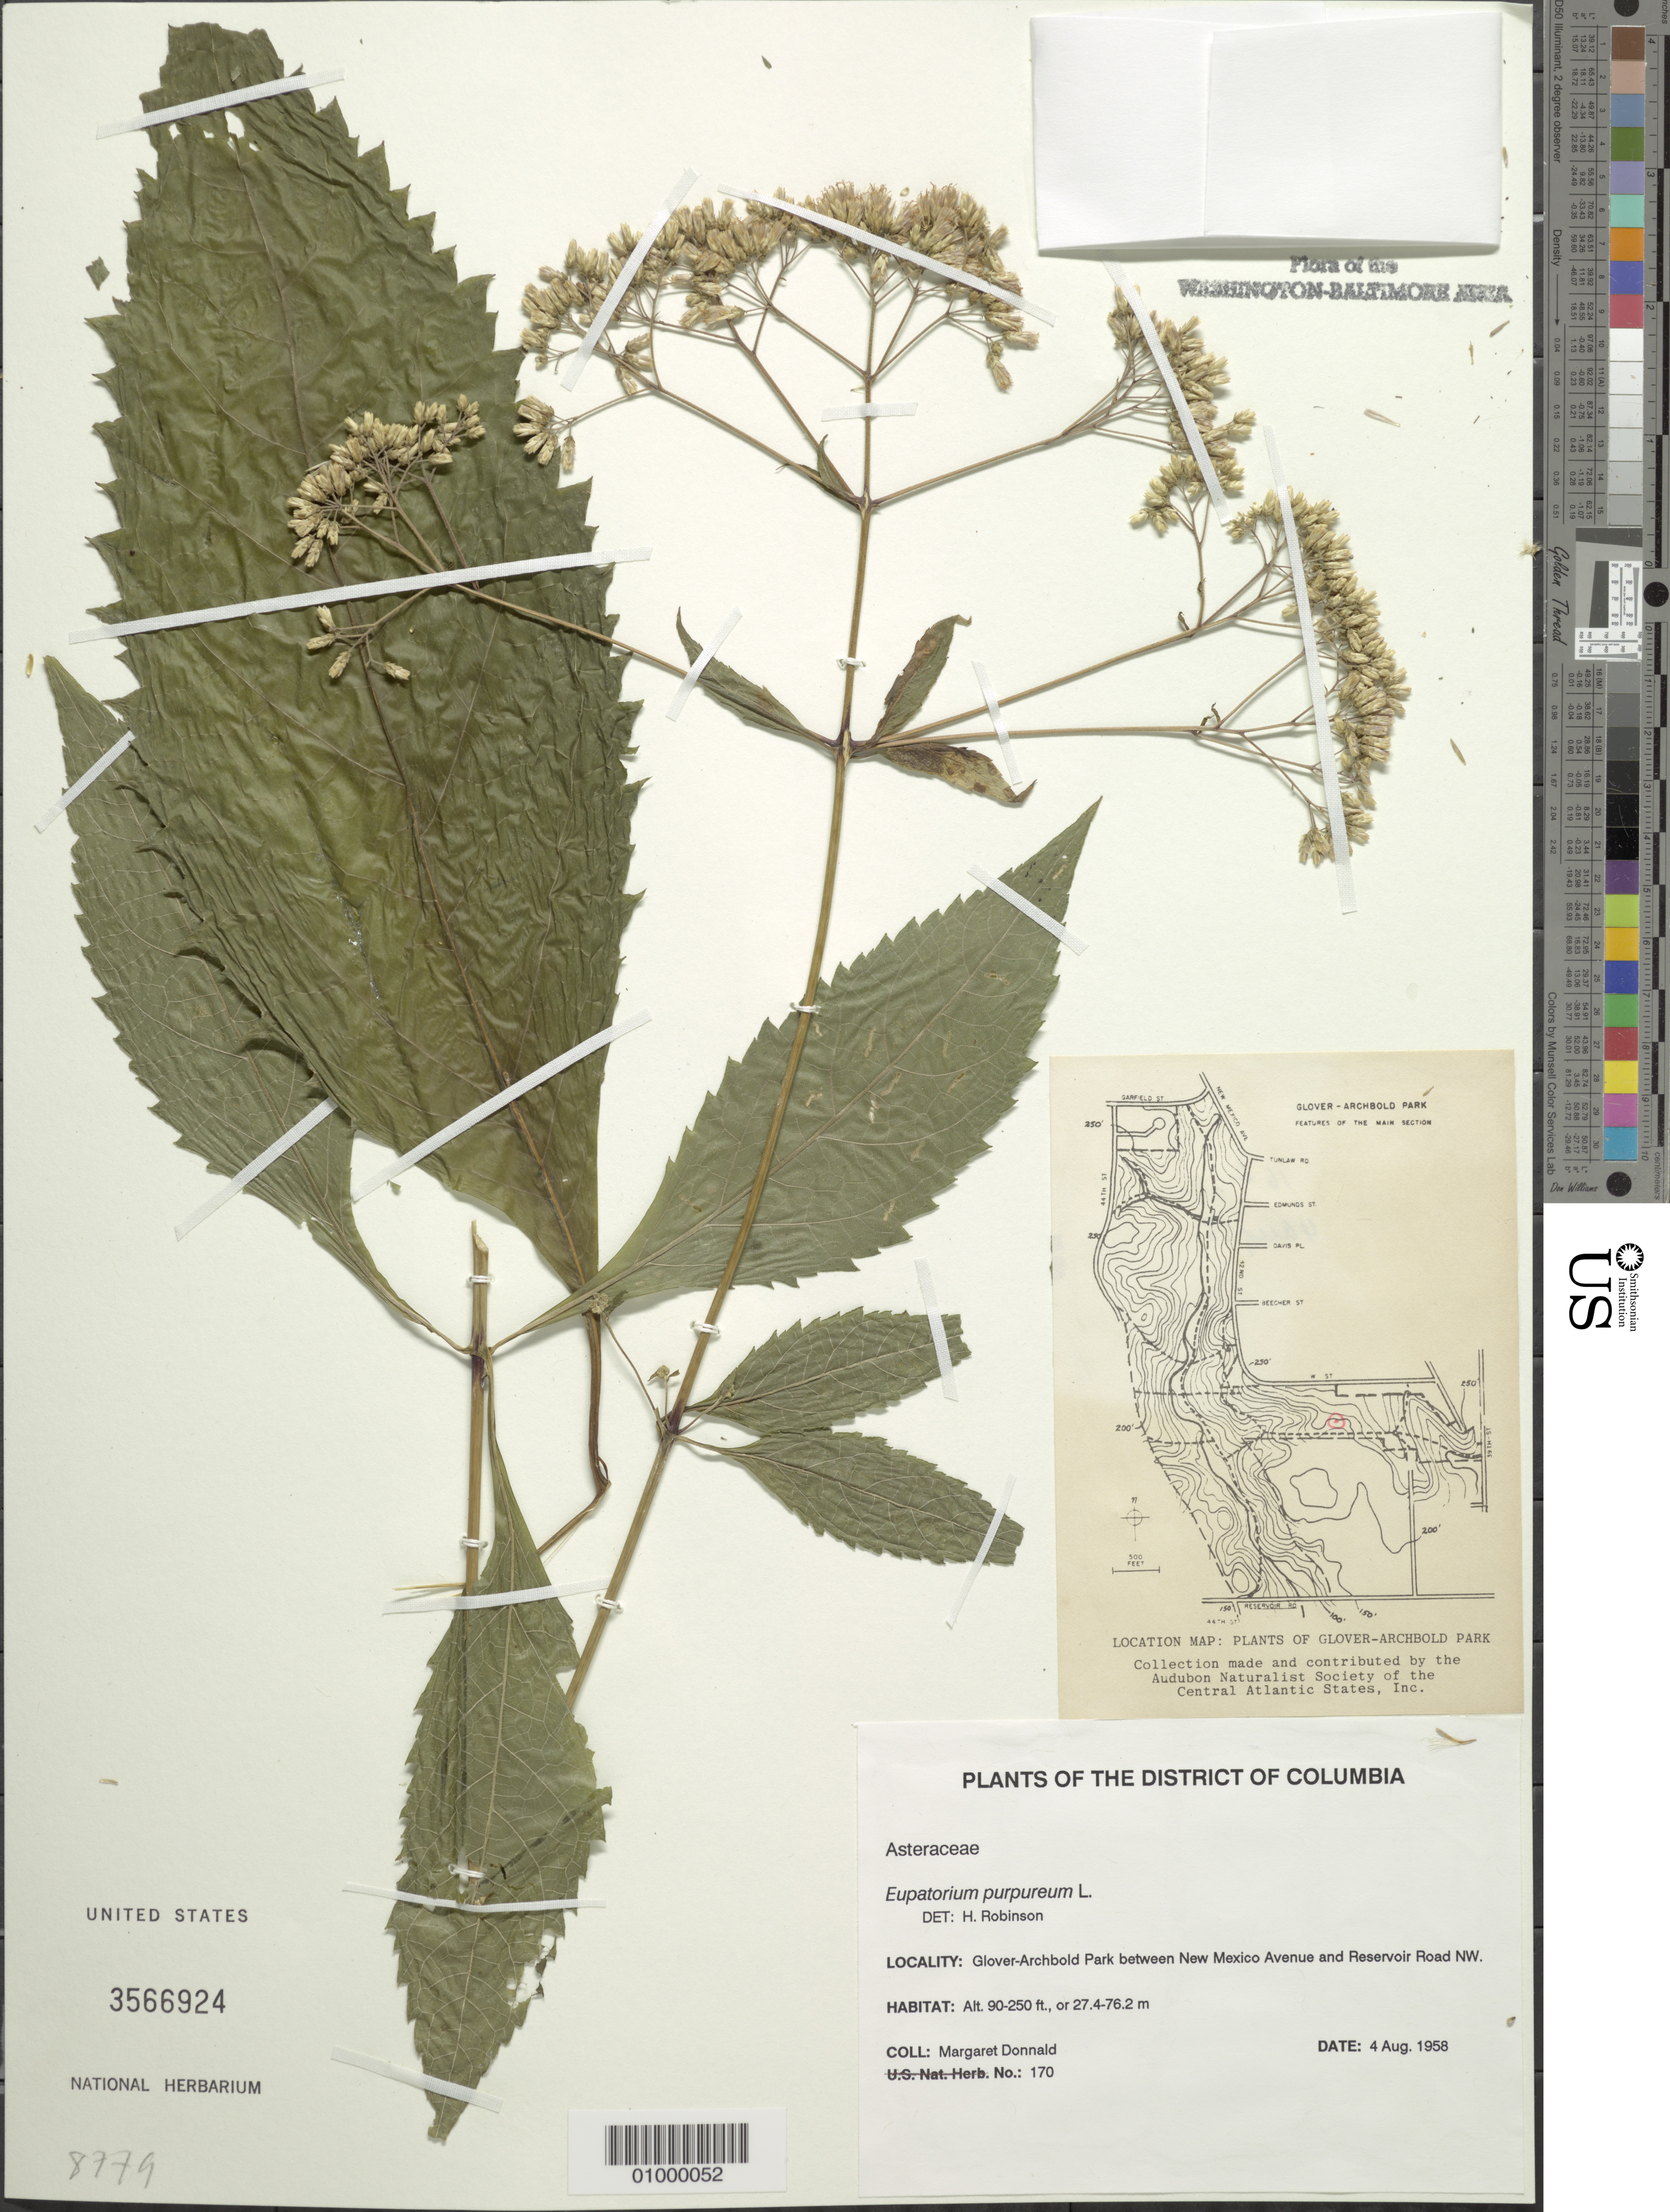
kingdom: Plantae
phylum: Tracheophyta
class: Magnoliopsida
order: Asterales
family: Asteraceae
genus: Eupatorium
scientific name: Eupatorium purpureum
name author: (L.) E.E. Lamont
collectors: M. Donnald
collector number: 170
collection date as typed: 4 Aug 1958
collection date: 1958-08-04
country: United States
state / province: District of Columbia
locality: Glover-Archbold Park between New Mexico Avenue and Reservoir Road NW.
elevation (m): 27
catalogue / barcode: US 3566924